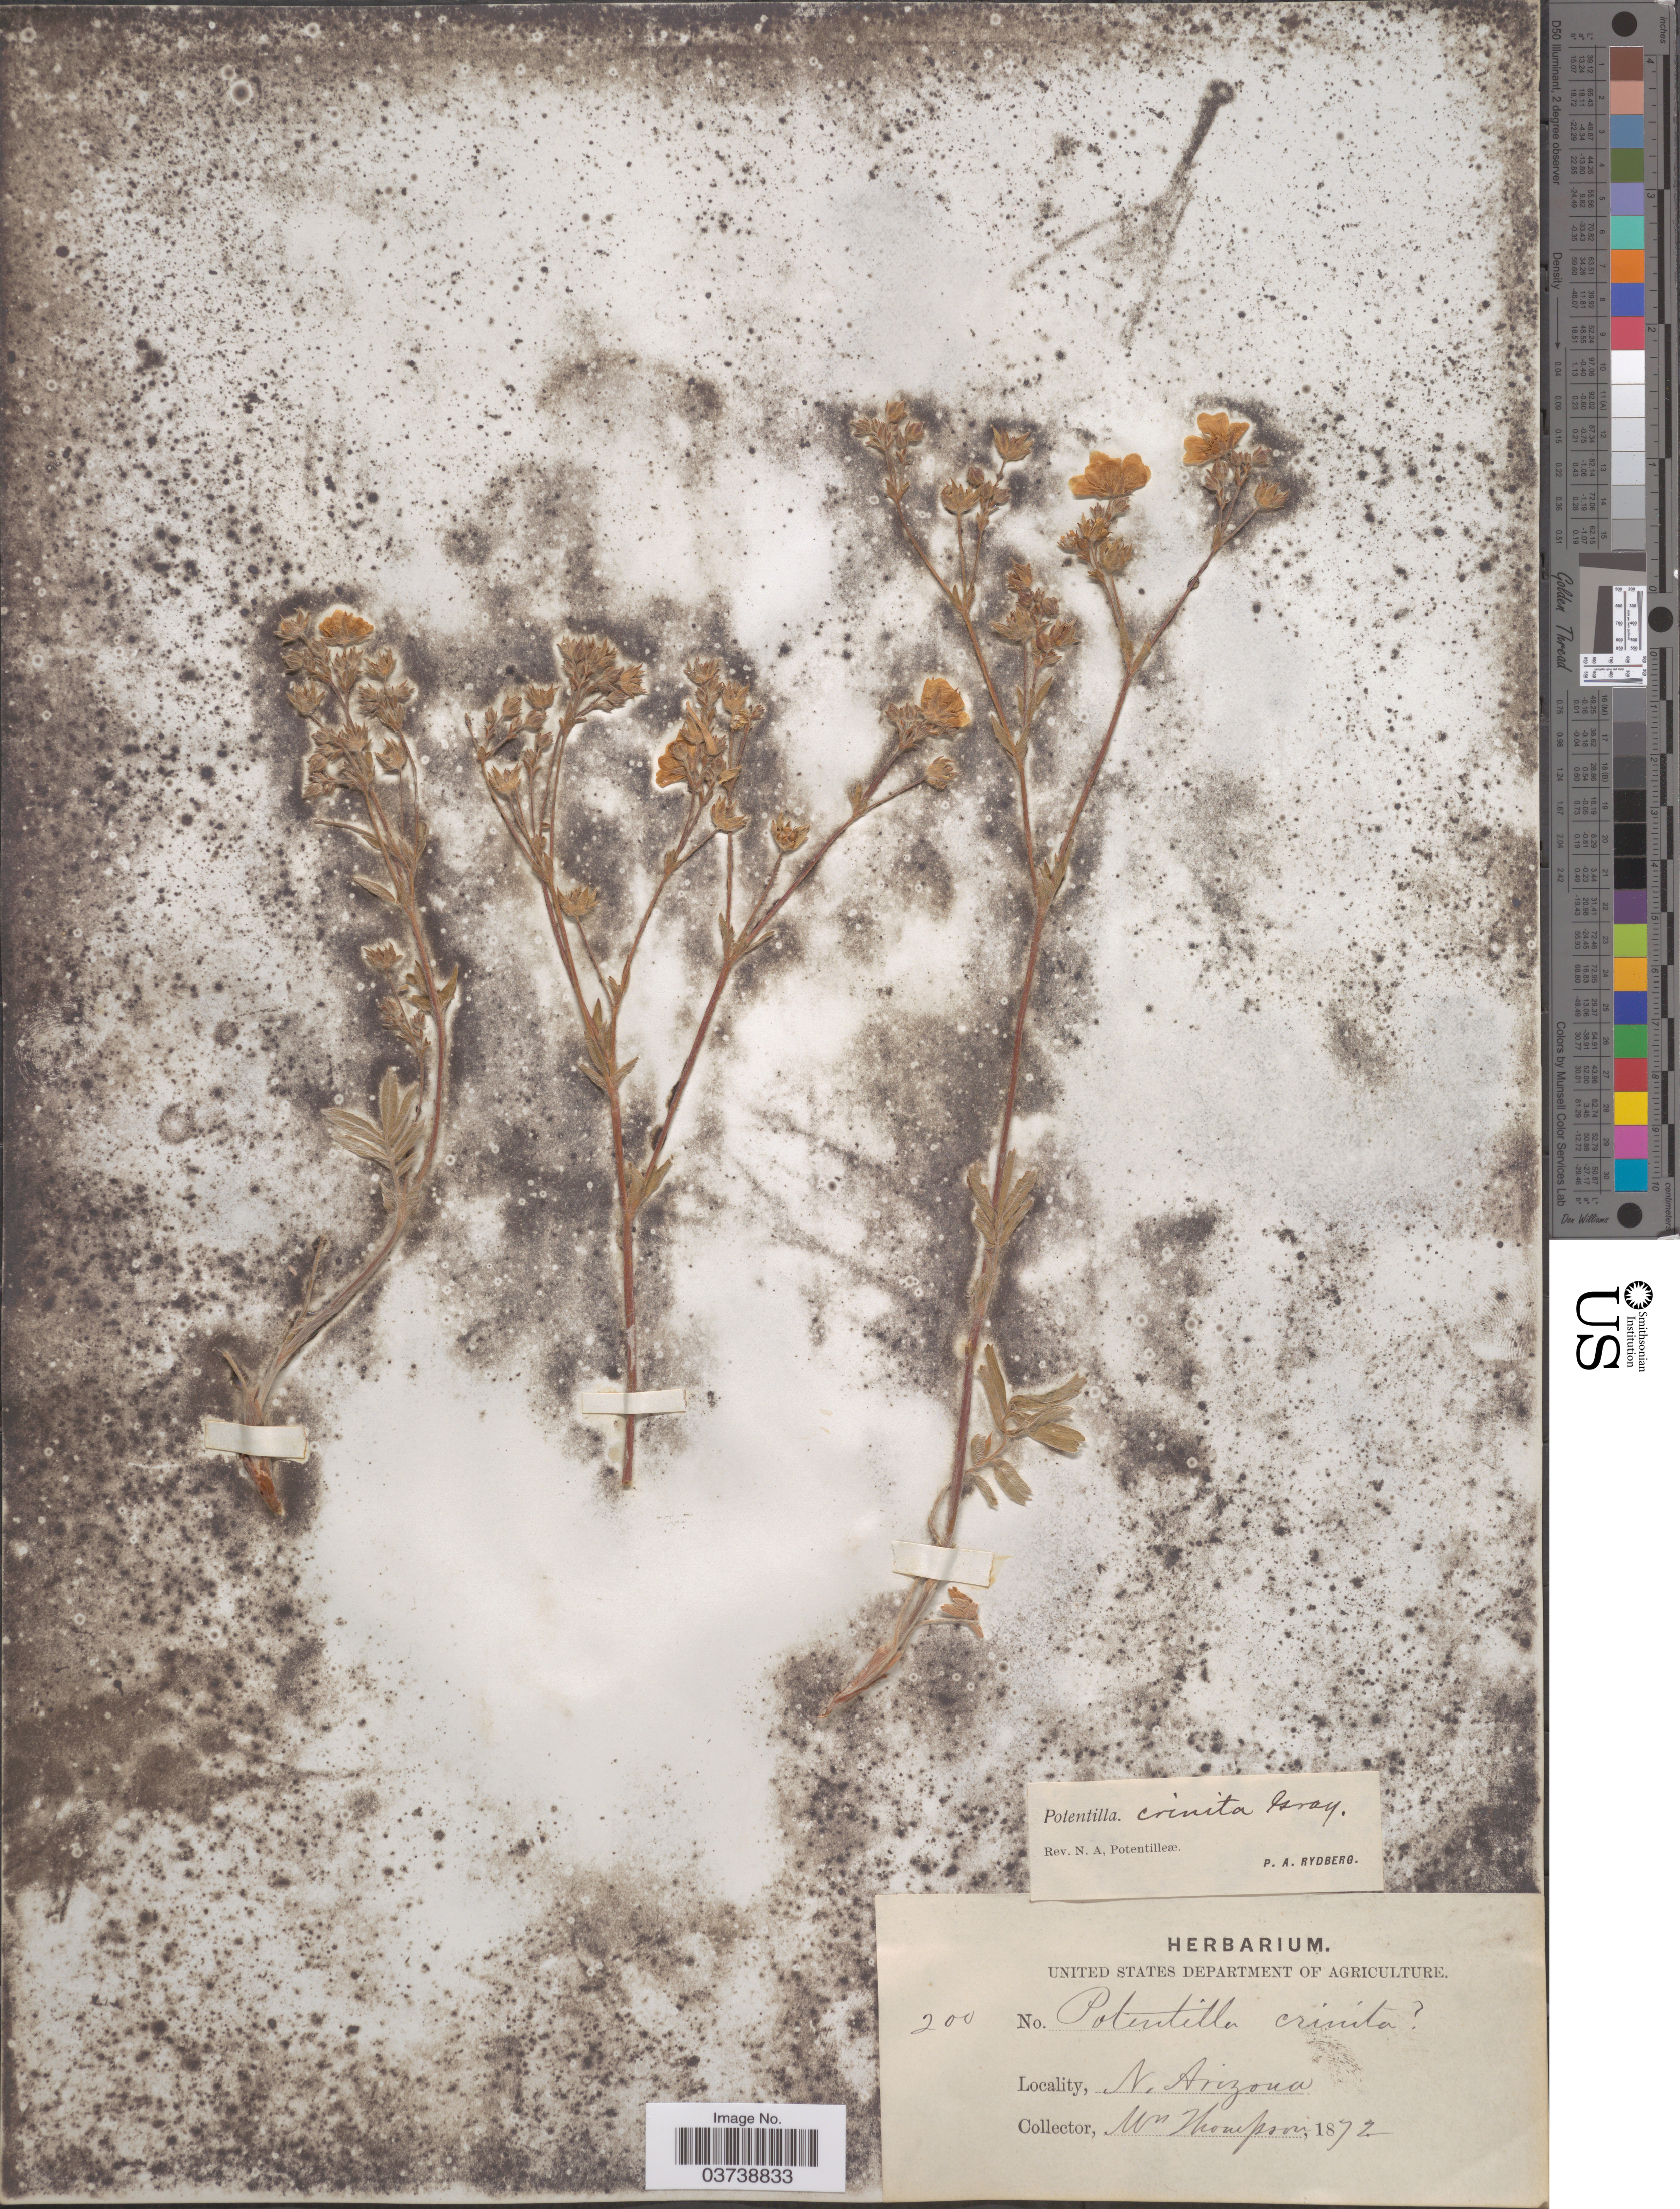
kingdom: Plantae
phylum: Tracheophyta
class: Magnoliopsida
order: Rosales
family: Rosaceae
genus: Potentilla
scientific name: Potentilla crinita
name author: A. Gray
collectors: Thompson, --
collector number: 200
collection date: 1872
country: United States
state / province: Arizona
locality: N. Arizona.